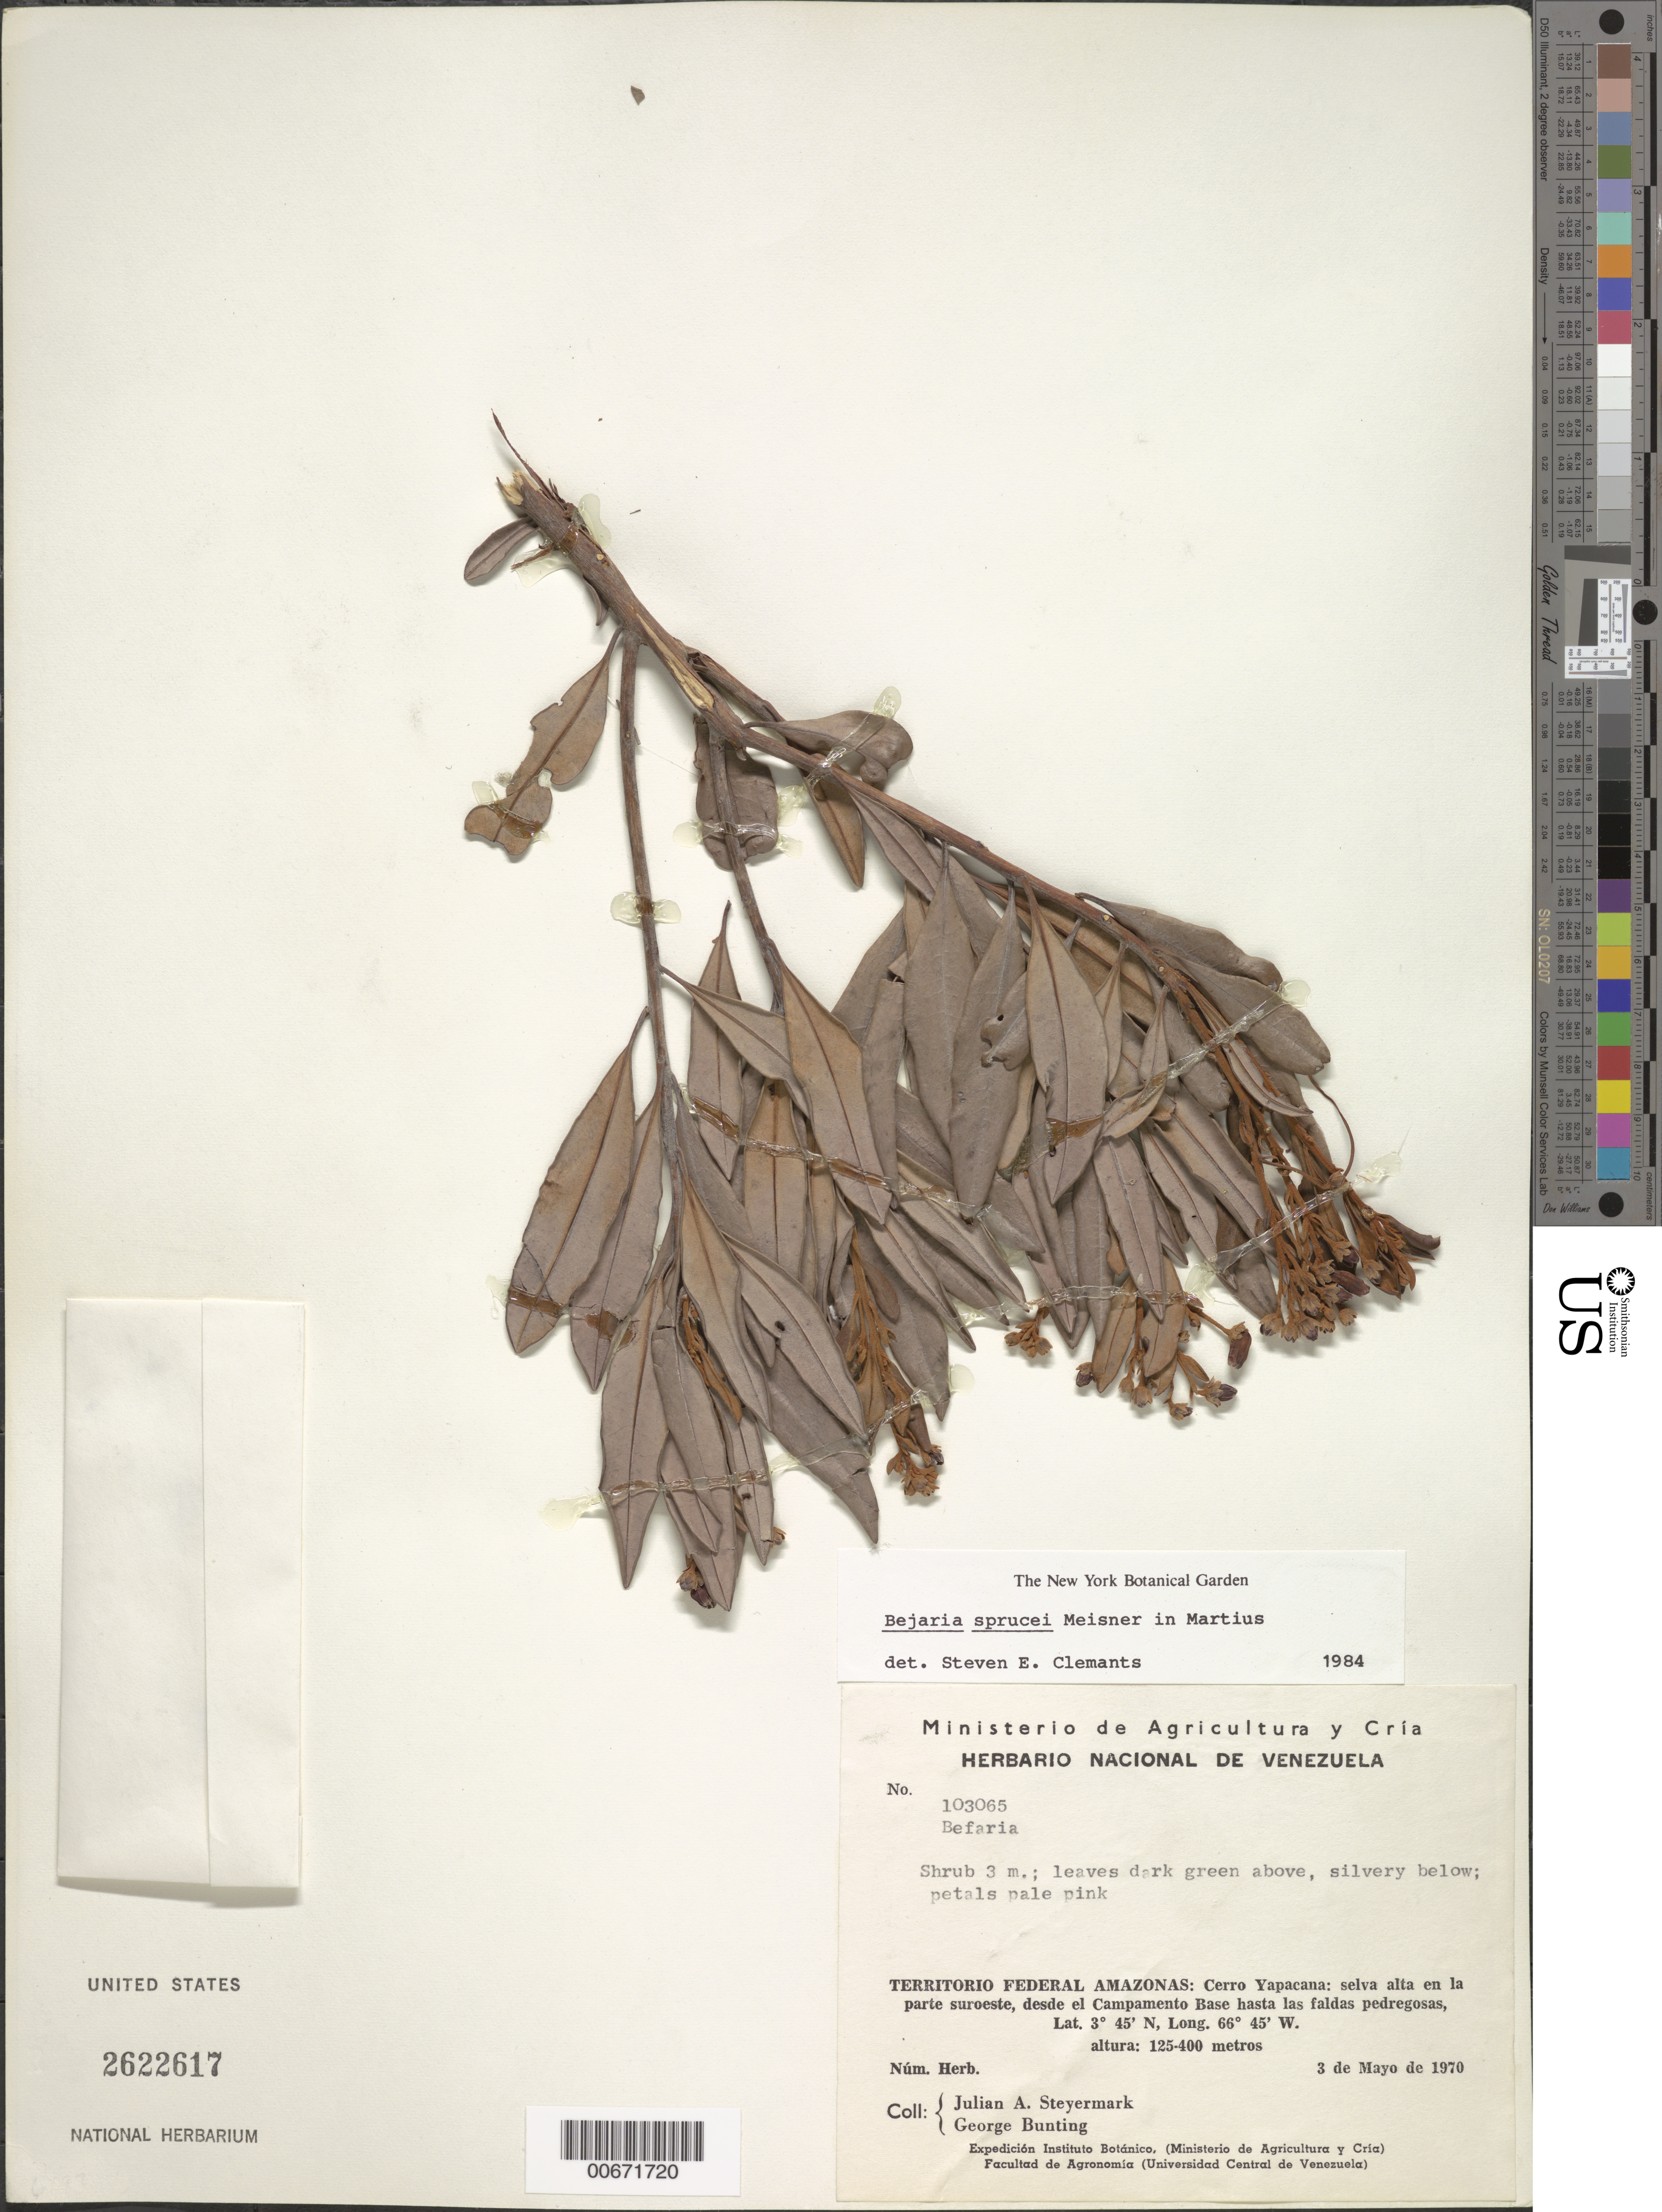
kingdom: Plantae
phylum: Tracheophyta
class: Magnoliopsida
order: Ericales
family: Ericaceae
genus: Bejaria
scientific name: Bejaria sprucei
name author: Meisn.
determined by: Clemants, S. E.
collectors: J. Steyermark & G. S. Bunting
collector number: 103065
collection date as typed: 3-May-70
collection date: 1970-05-03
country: Venezuela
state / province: Amazonas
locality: Cerro Yapacána, parte suroeste, desde el Campamento Base hasta las faldas pedregosas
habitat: High forest in the southwestern part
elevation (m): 125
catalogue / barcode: US 2622617